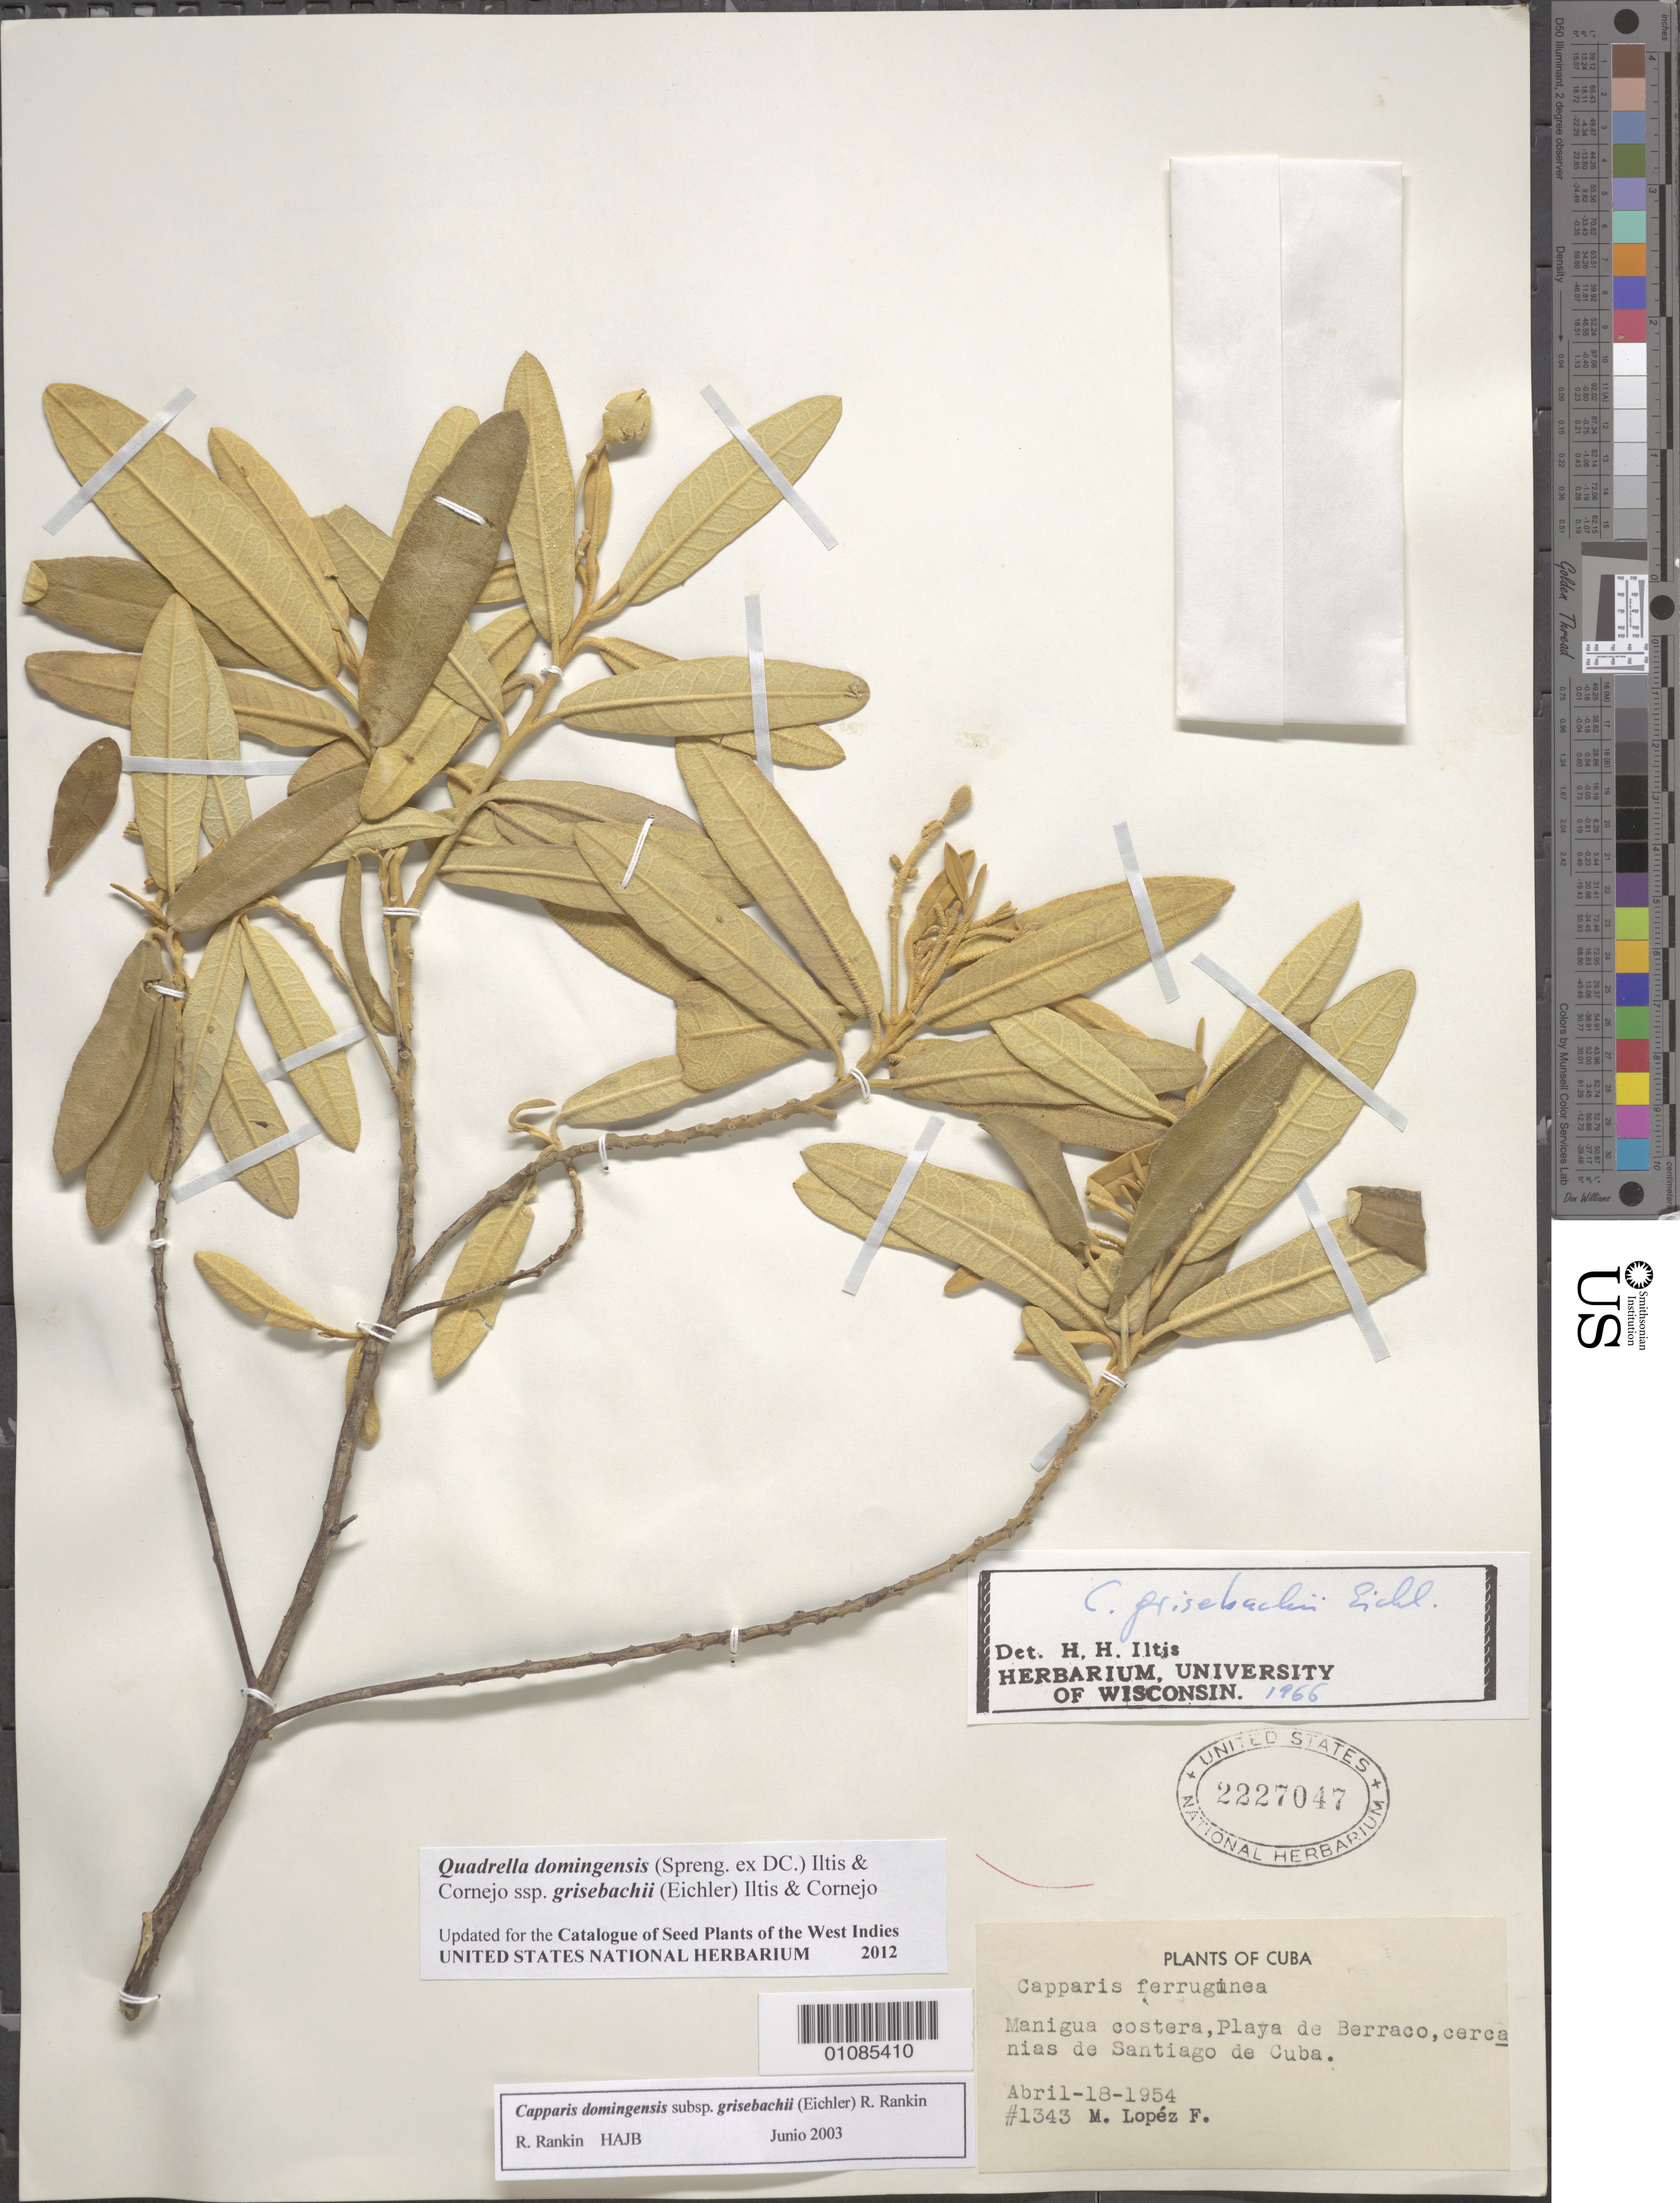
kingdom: Plantae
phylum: Tracheophyta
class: Magnoliopsida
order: Brassicales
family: Capparaceae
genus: Quadrella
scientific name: Quadrella domingensis subsp. grisebachii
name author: (Eichler) Cornejo & Iltis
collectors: M. López Figueiras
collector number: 1343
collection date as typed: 18 Apr 1954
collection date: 1954-04-18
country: Cuba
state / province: Santiago de Cuba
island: Cuba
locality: Manigua costera, Playa de Berraco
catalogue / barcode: US 2227047